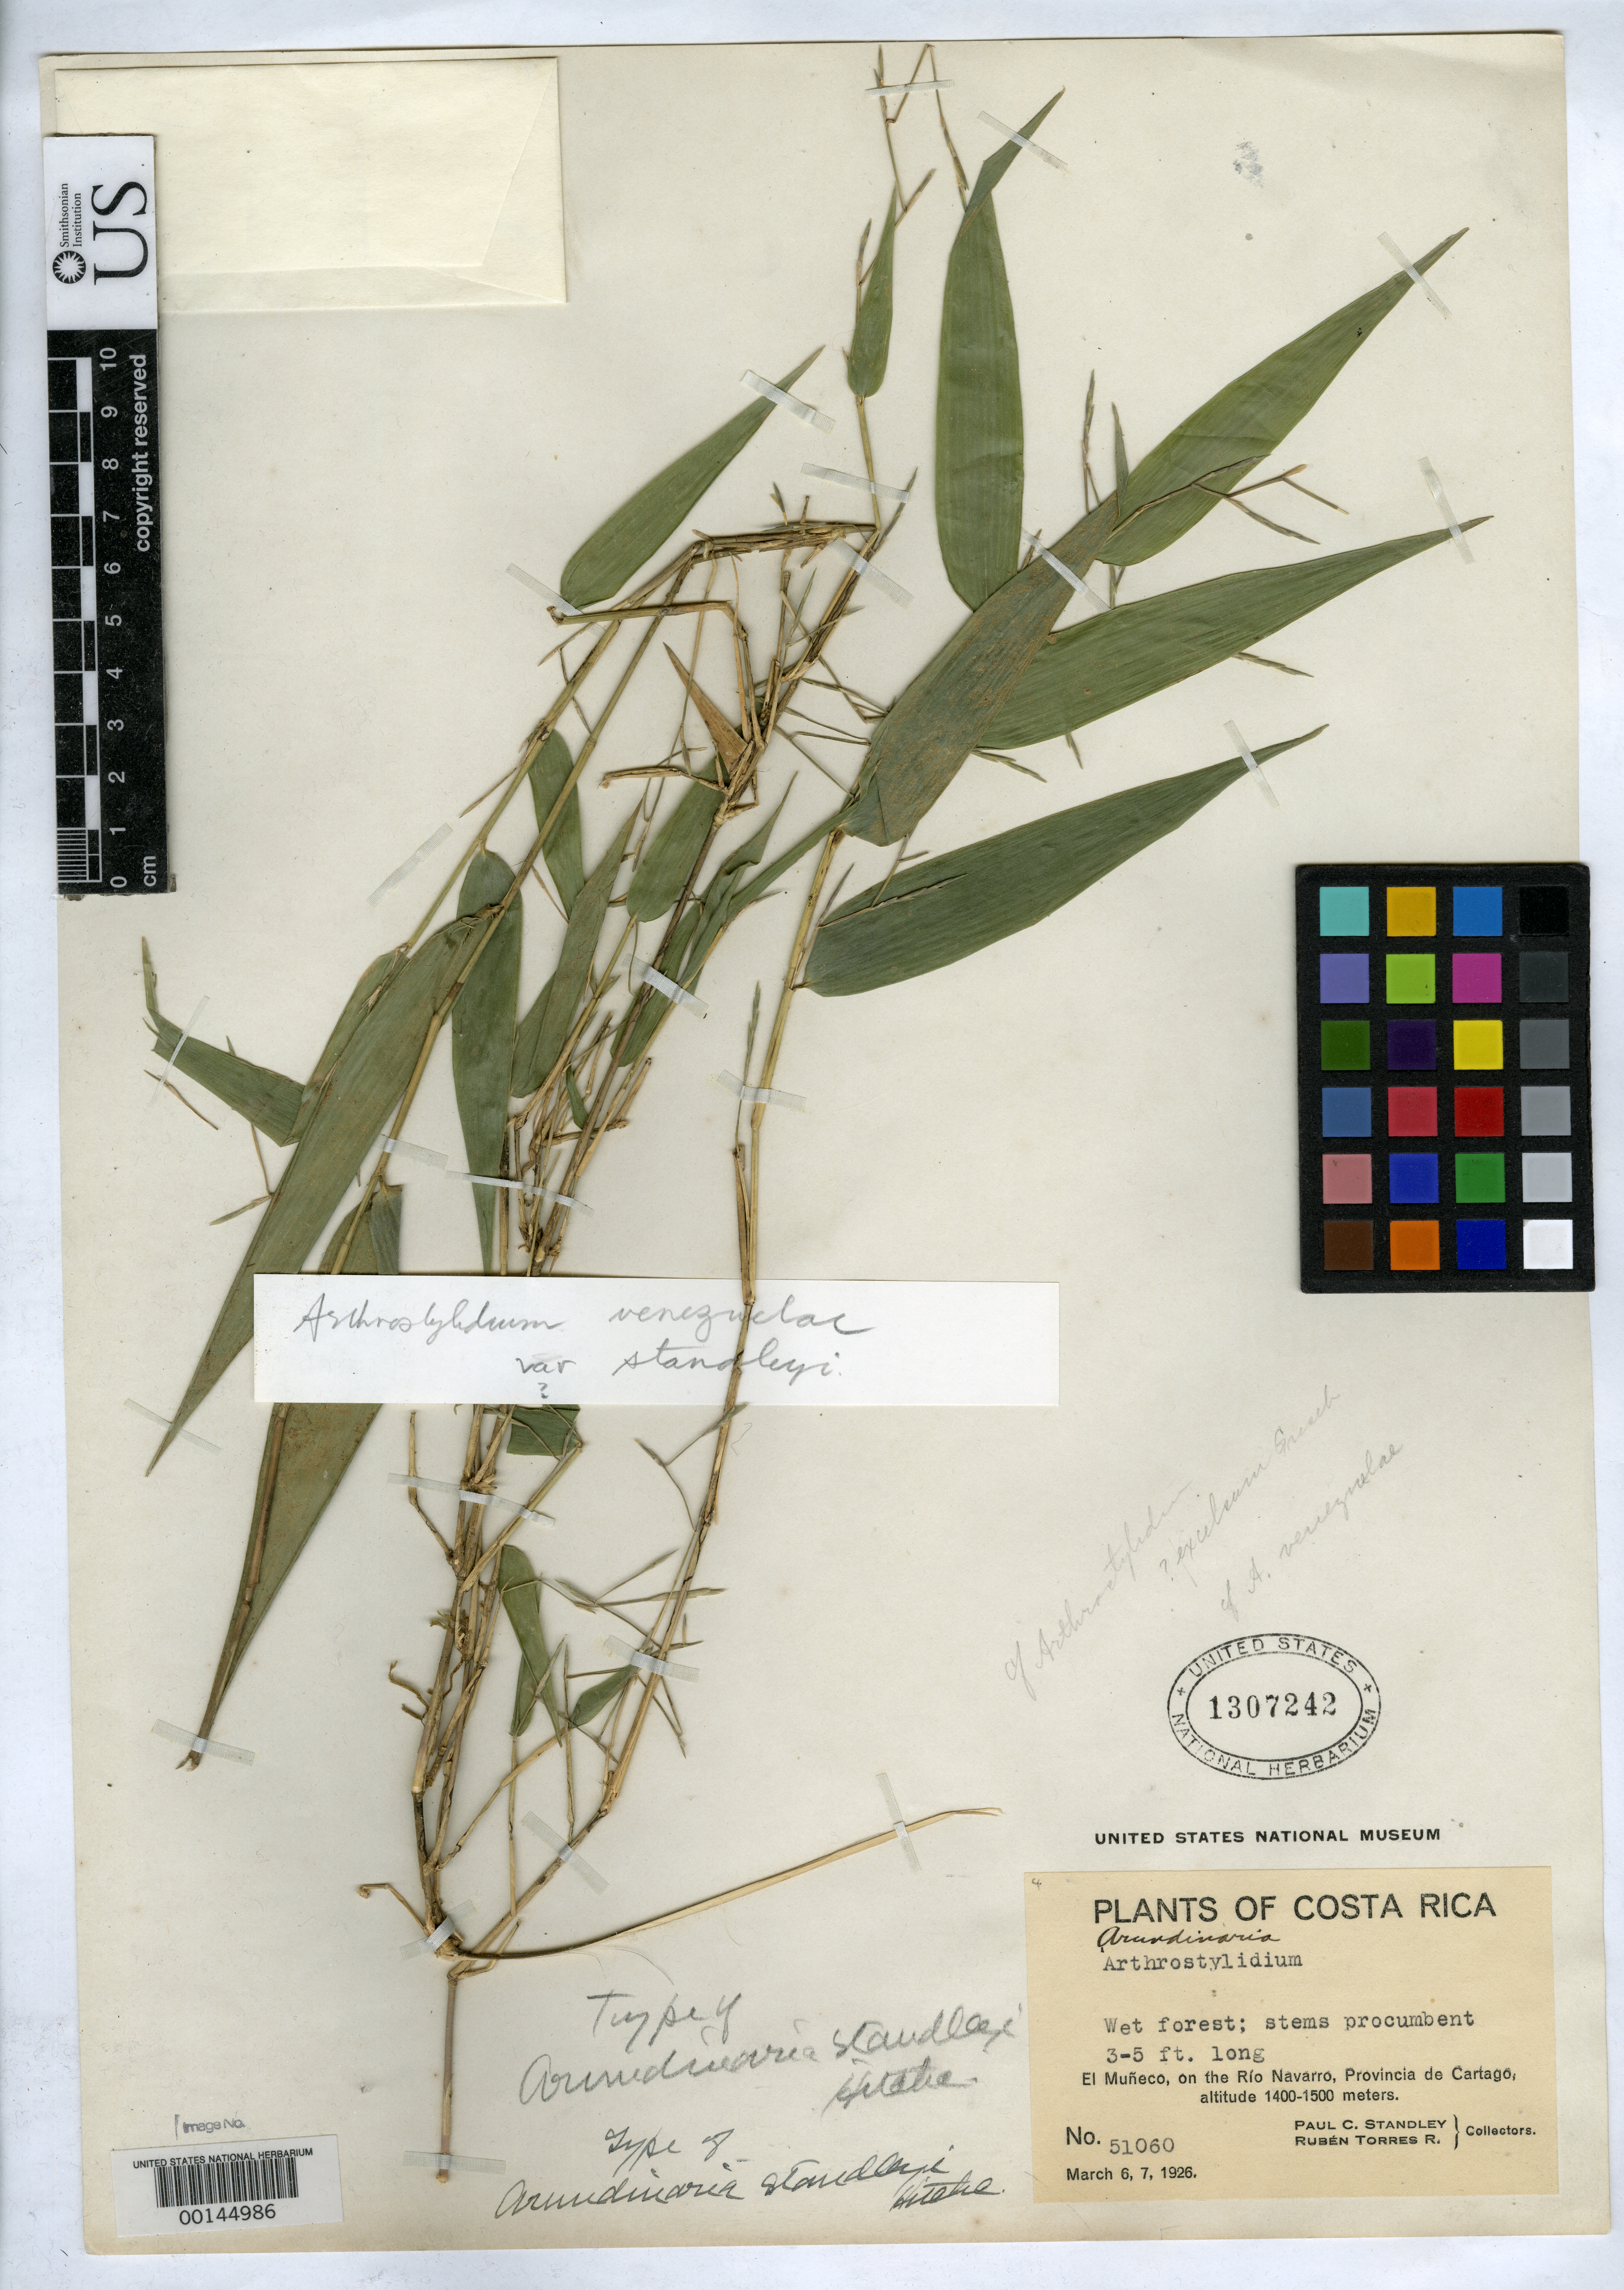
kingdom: Plantae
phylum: Tracheophyta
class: Liliopsida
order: Poales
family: Poaceae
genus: Arundinaria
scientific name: Arundinaria standleyi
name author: Hitchc.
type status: Holotype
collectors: P. C. Standley & R. Torres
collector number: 51060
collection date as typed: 06 Mar 1926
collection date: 1926-03-06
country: Costa Rica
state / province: Cartago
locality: El Muneco, on Rio Navarro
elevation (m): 1400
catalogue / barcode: US 1307242